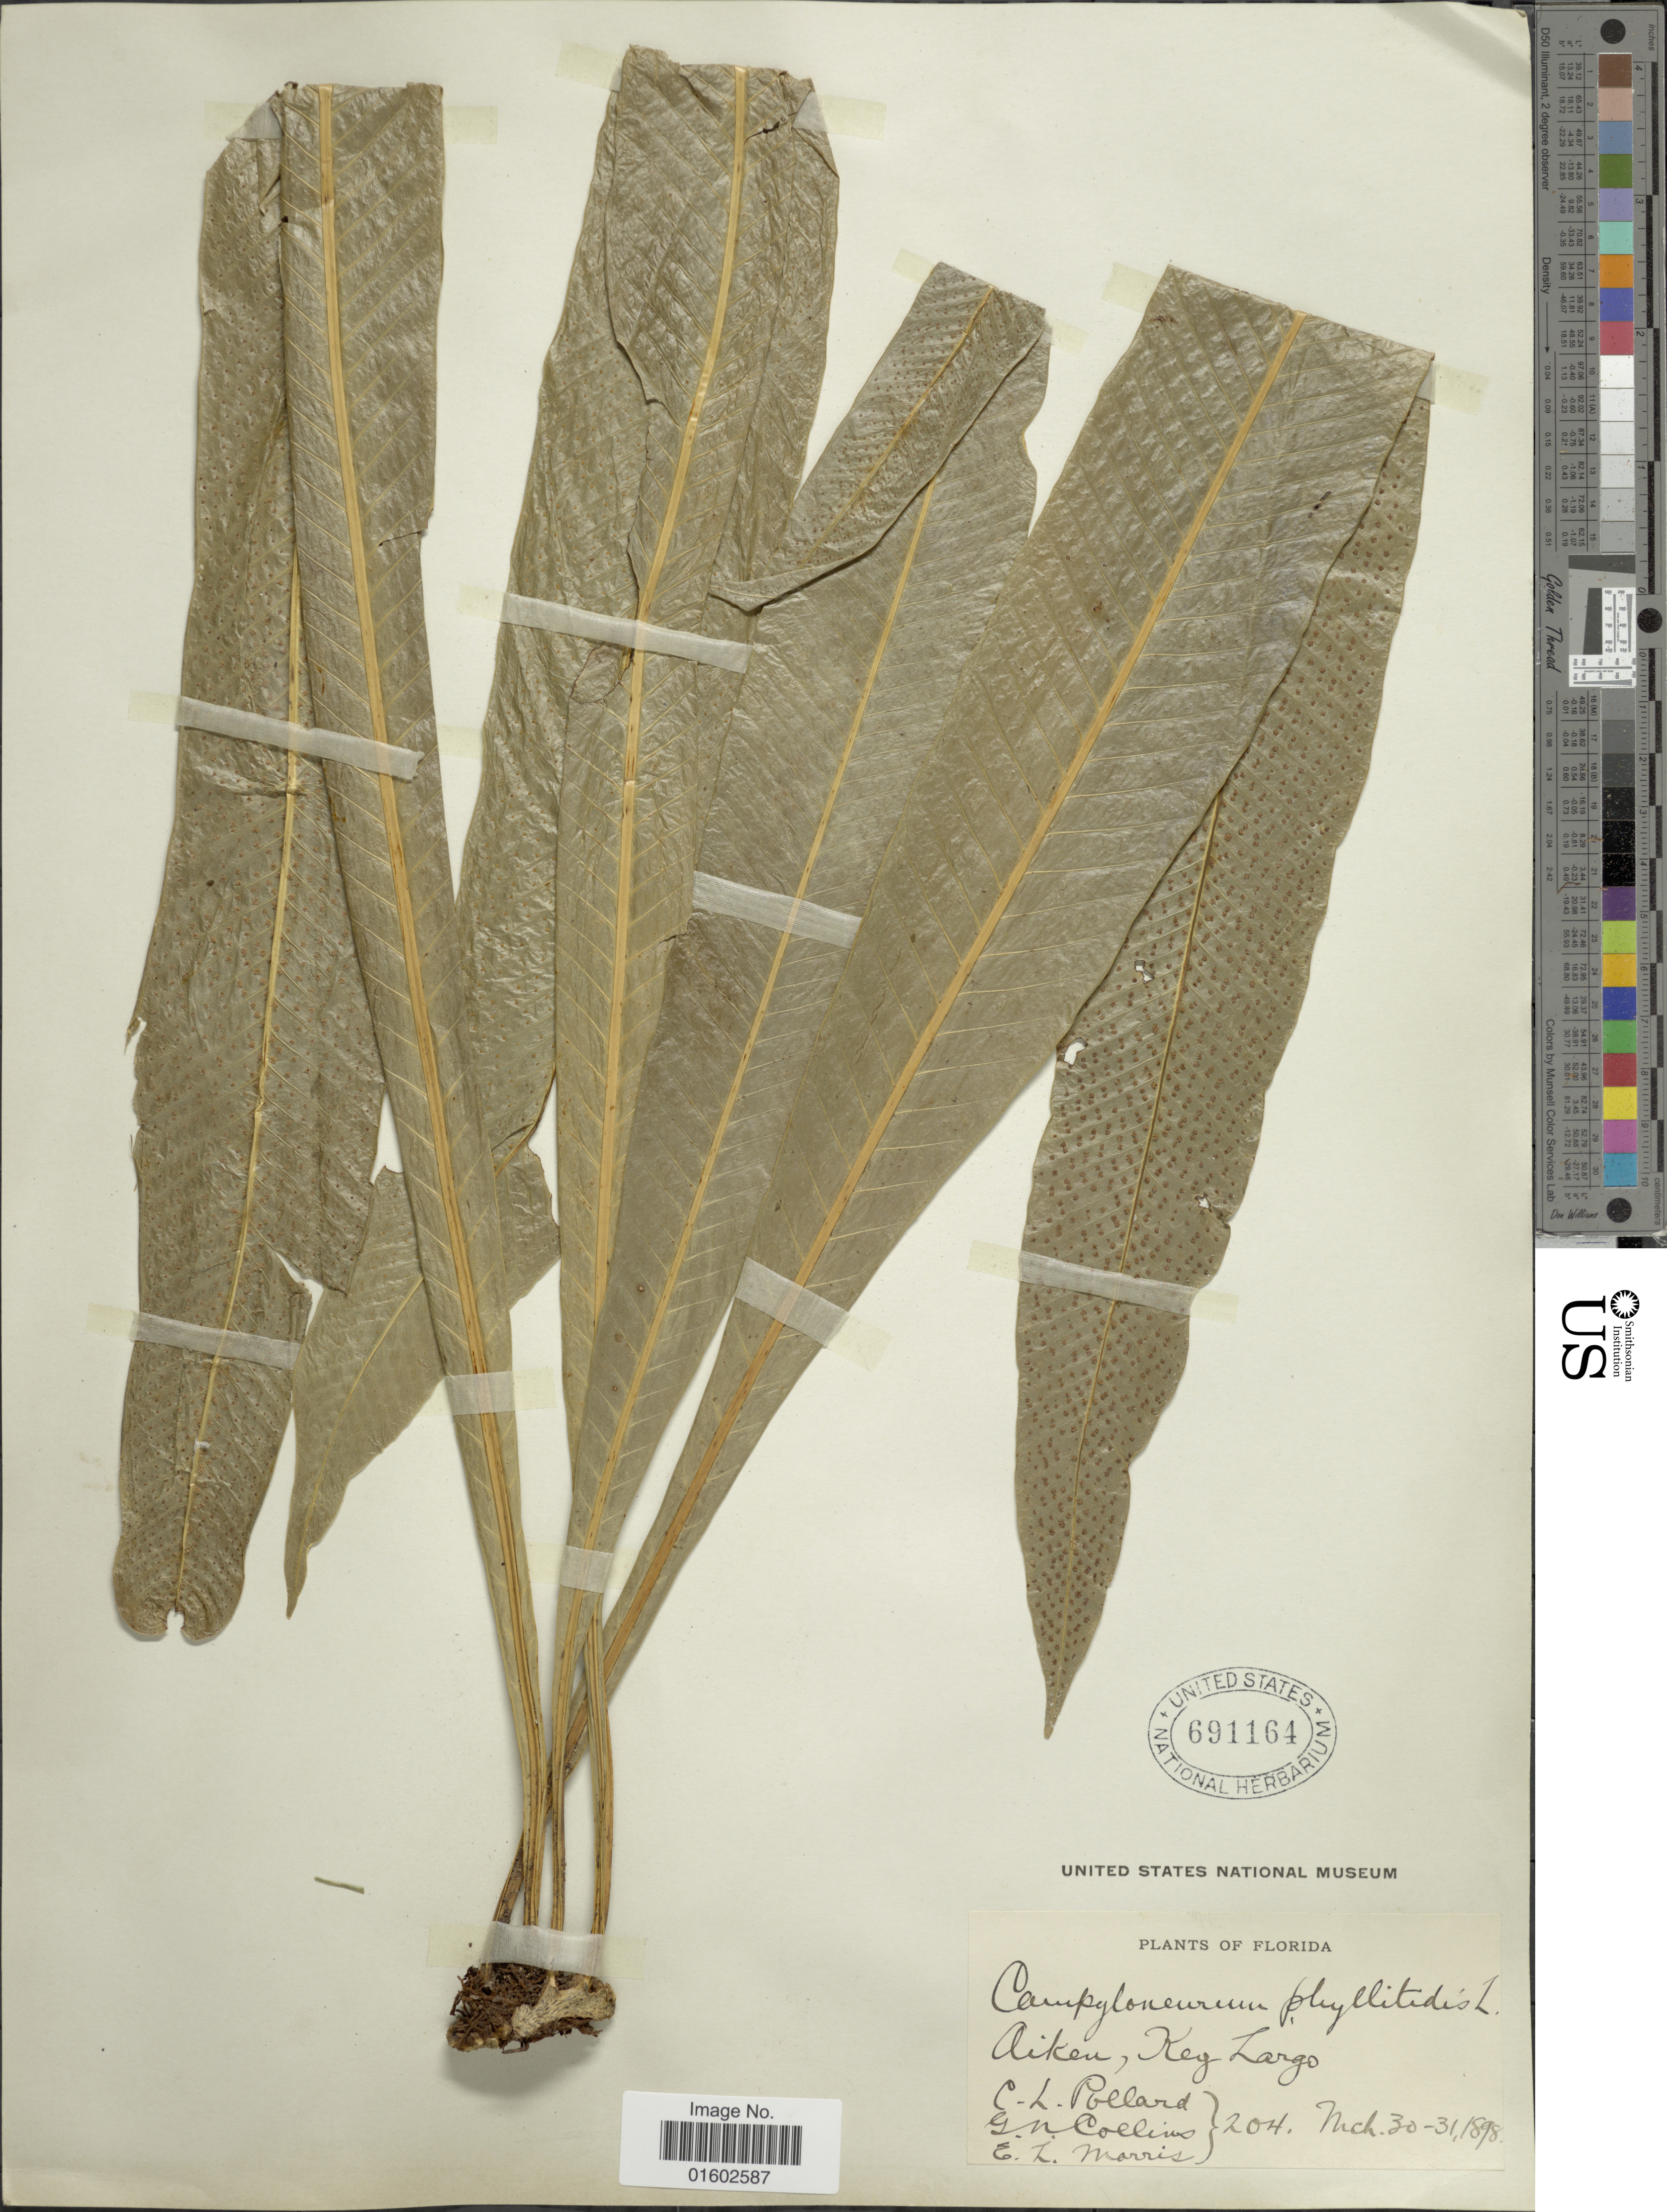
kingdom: Plantae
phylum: Tracheophyta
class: Polypodiopsida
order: Polypodiales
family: Polypodiaceae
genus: Campyloneurum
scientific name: Campyloneurum phyllitidis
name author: (L.) C. Presl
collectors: C. L. Pollard, G. Collins & E. Morris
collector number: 204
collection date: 1898-03-30/1898-03-31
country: United States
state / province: Florida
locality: Aiken, Key Largo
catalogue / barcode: US 691164